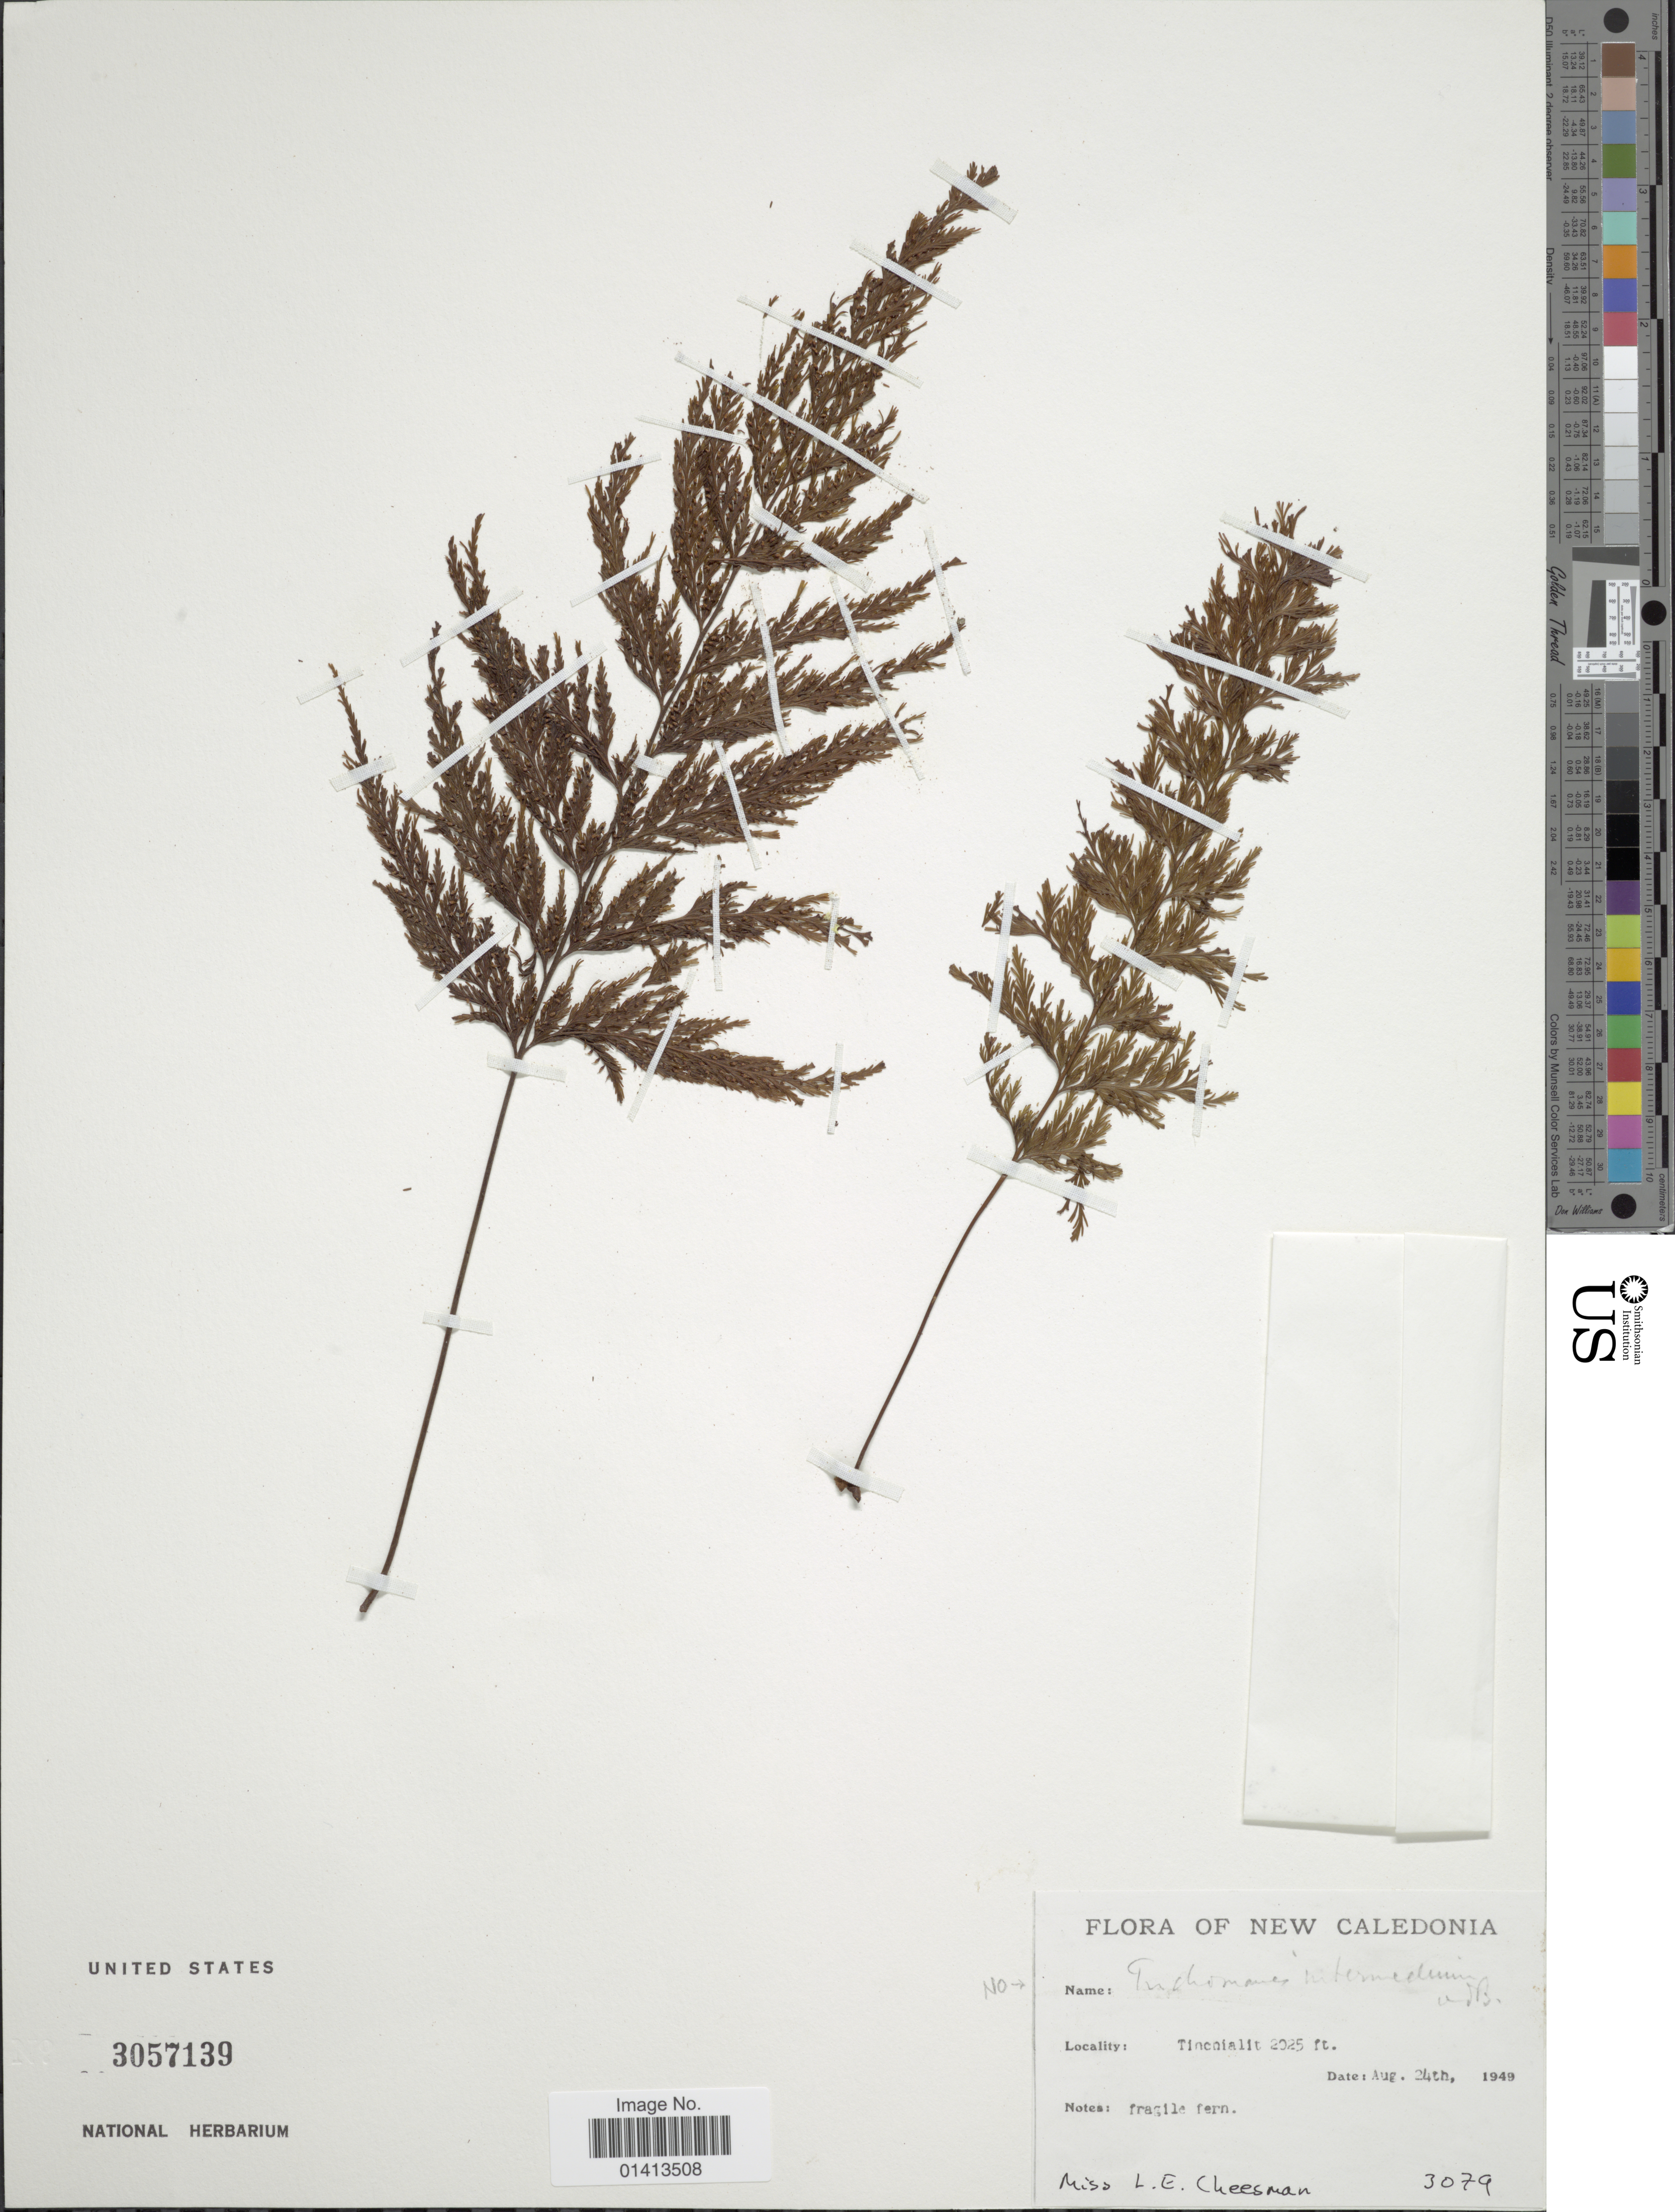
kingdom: Plantae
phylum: Tracheophyta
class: Polypodiopsida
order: Hymenophyllales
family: Hymenophyllaceae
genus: Crepidomanes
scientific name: Crepidomanes sp.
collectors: E. L. Cheeseman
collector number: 3079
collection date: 1949-08-24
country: New Caledonia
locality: Tinnialit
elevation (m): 617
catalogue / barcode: US 3057139